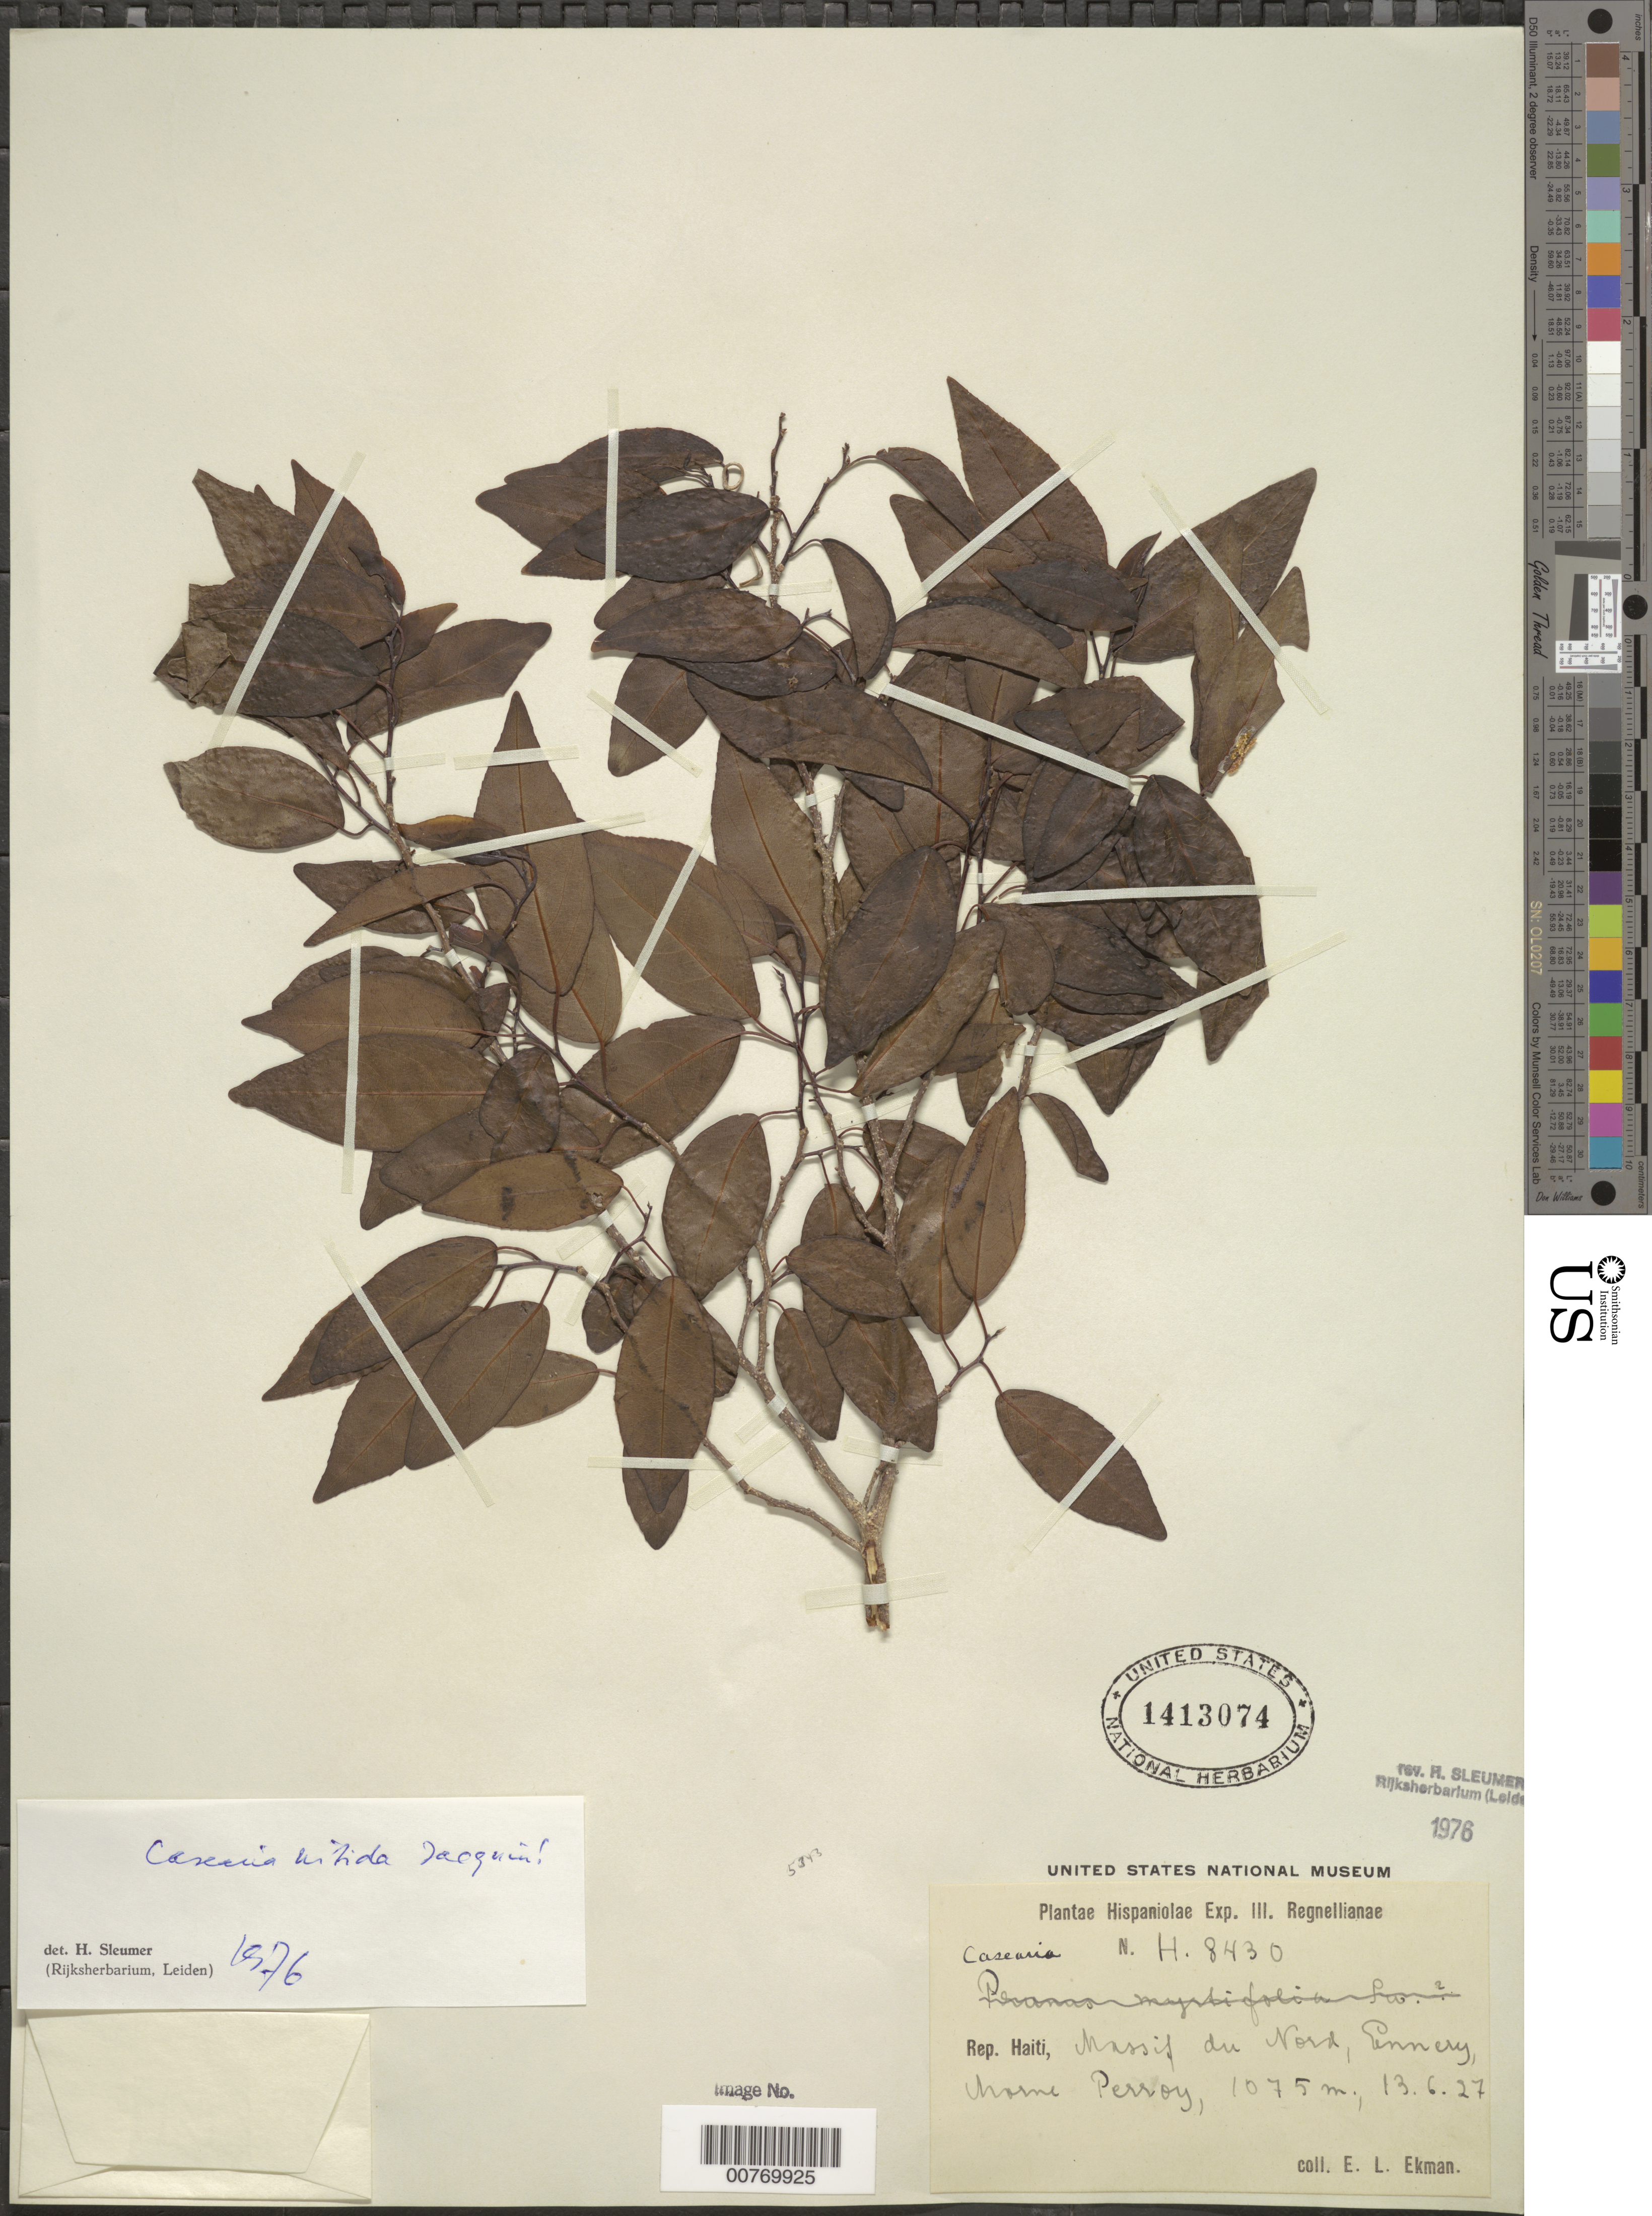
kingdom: Plantae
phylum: Tracheophyta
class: Magnoliopsida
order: Malpighiales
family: Salicaceae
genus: Casearia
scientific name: Casearia nitida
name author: (L.) Jacq.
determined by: Sleumer, H. O.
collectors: E. L. Ekman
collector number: H 8430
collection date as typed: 13 Jun 1927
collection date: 1927-06-13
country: Haiti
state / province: Artibonite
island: Hispaniola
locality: Massif du Nord, Ennery, Morme Perroy.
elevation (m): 1075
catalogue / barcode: US 1413074